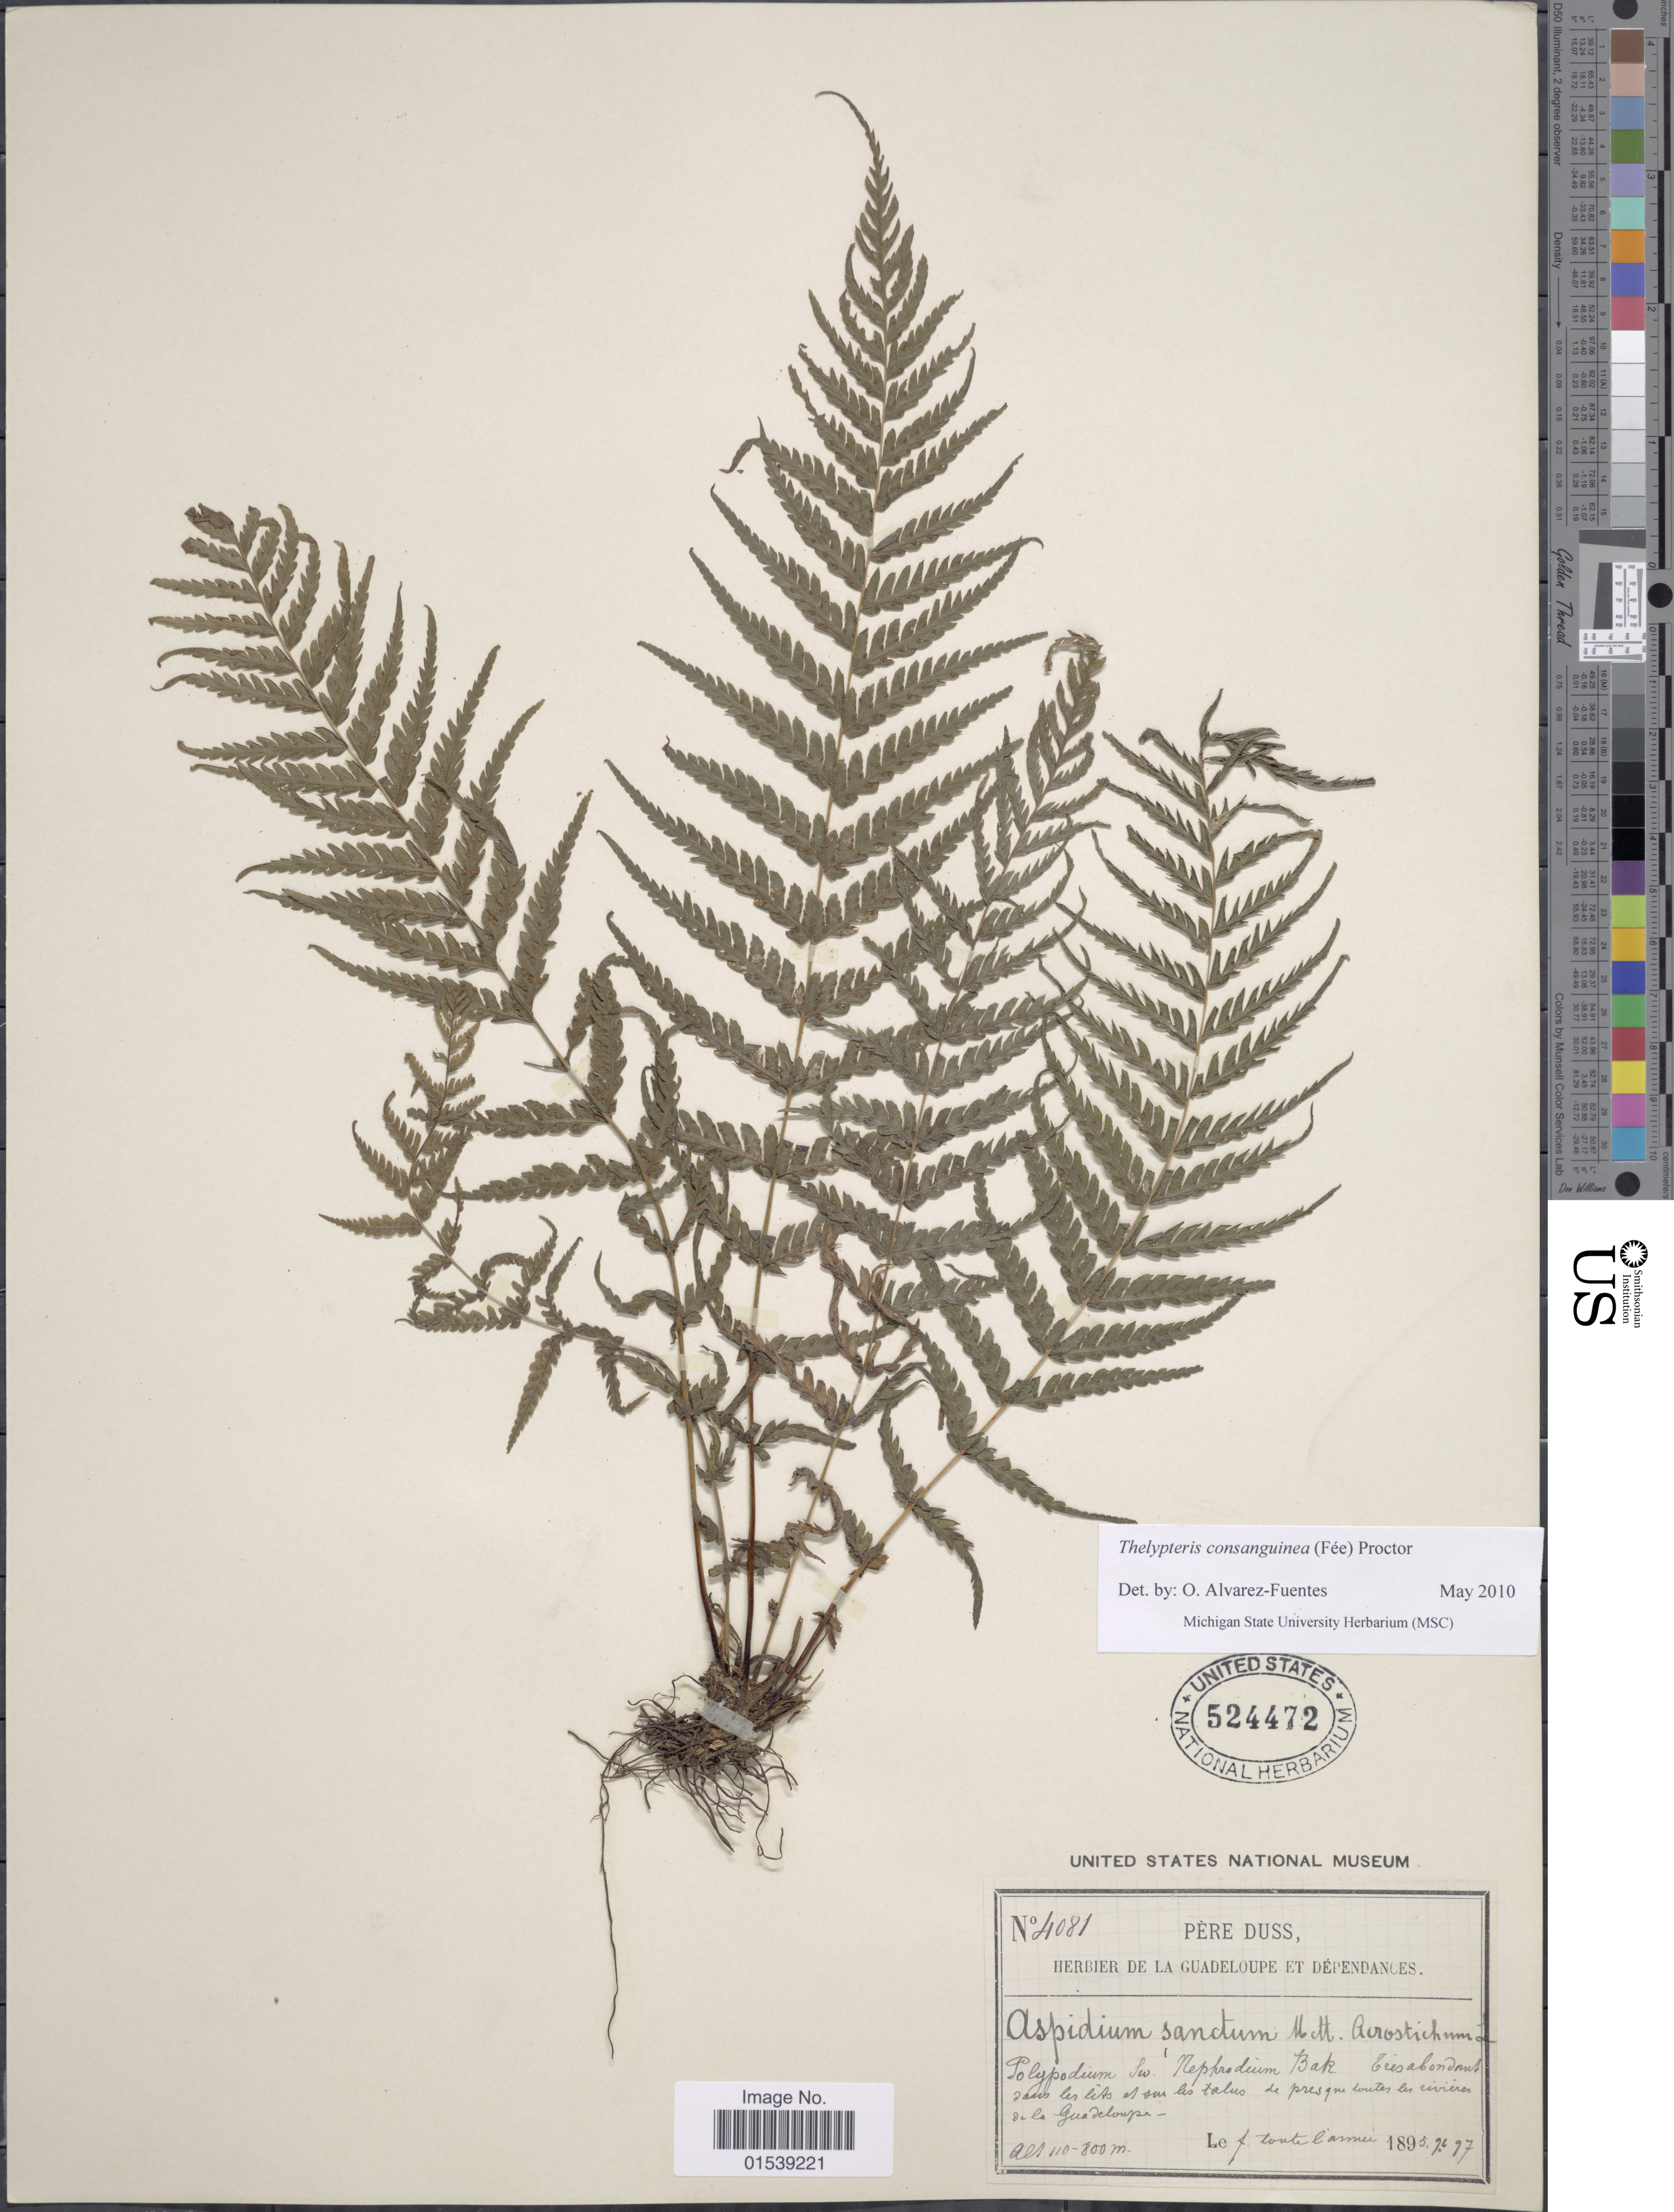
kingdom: Plantae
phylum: Tracheophyta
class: Polypodiopsida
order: Polypodiales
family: Thelypteridaceae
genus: Amauropelta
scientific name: Amauropelta consanguinea (Fée) comb. nov., ined. 2015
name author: (Fée)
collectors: Père Duss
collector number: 4081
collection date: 1895/1897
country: Guadeloupe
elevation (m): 110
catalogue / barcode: US 524472